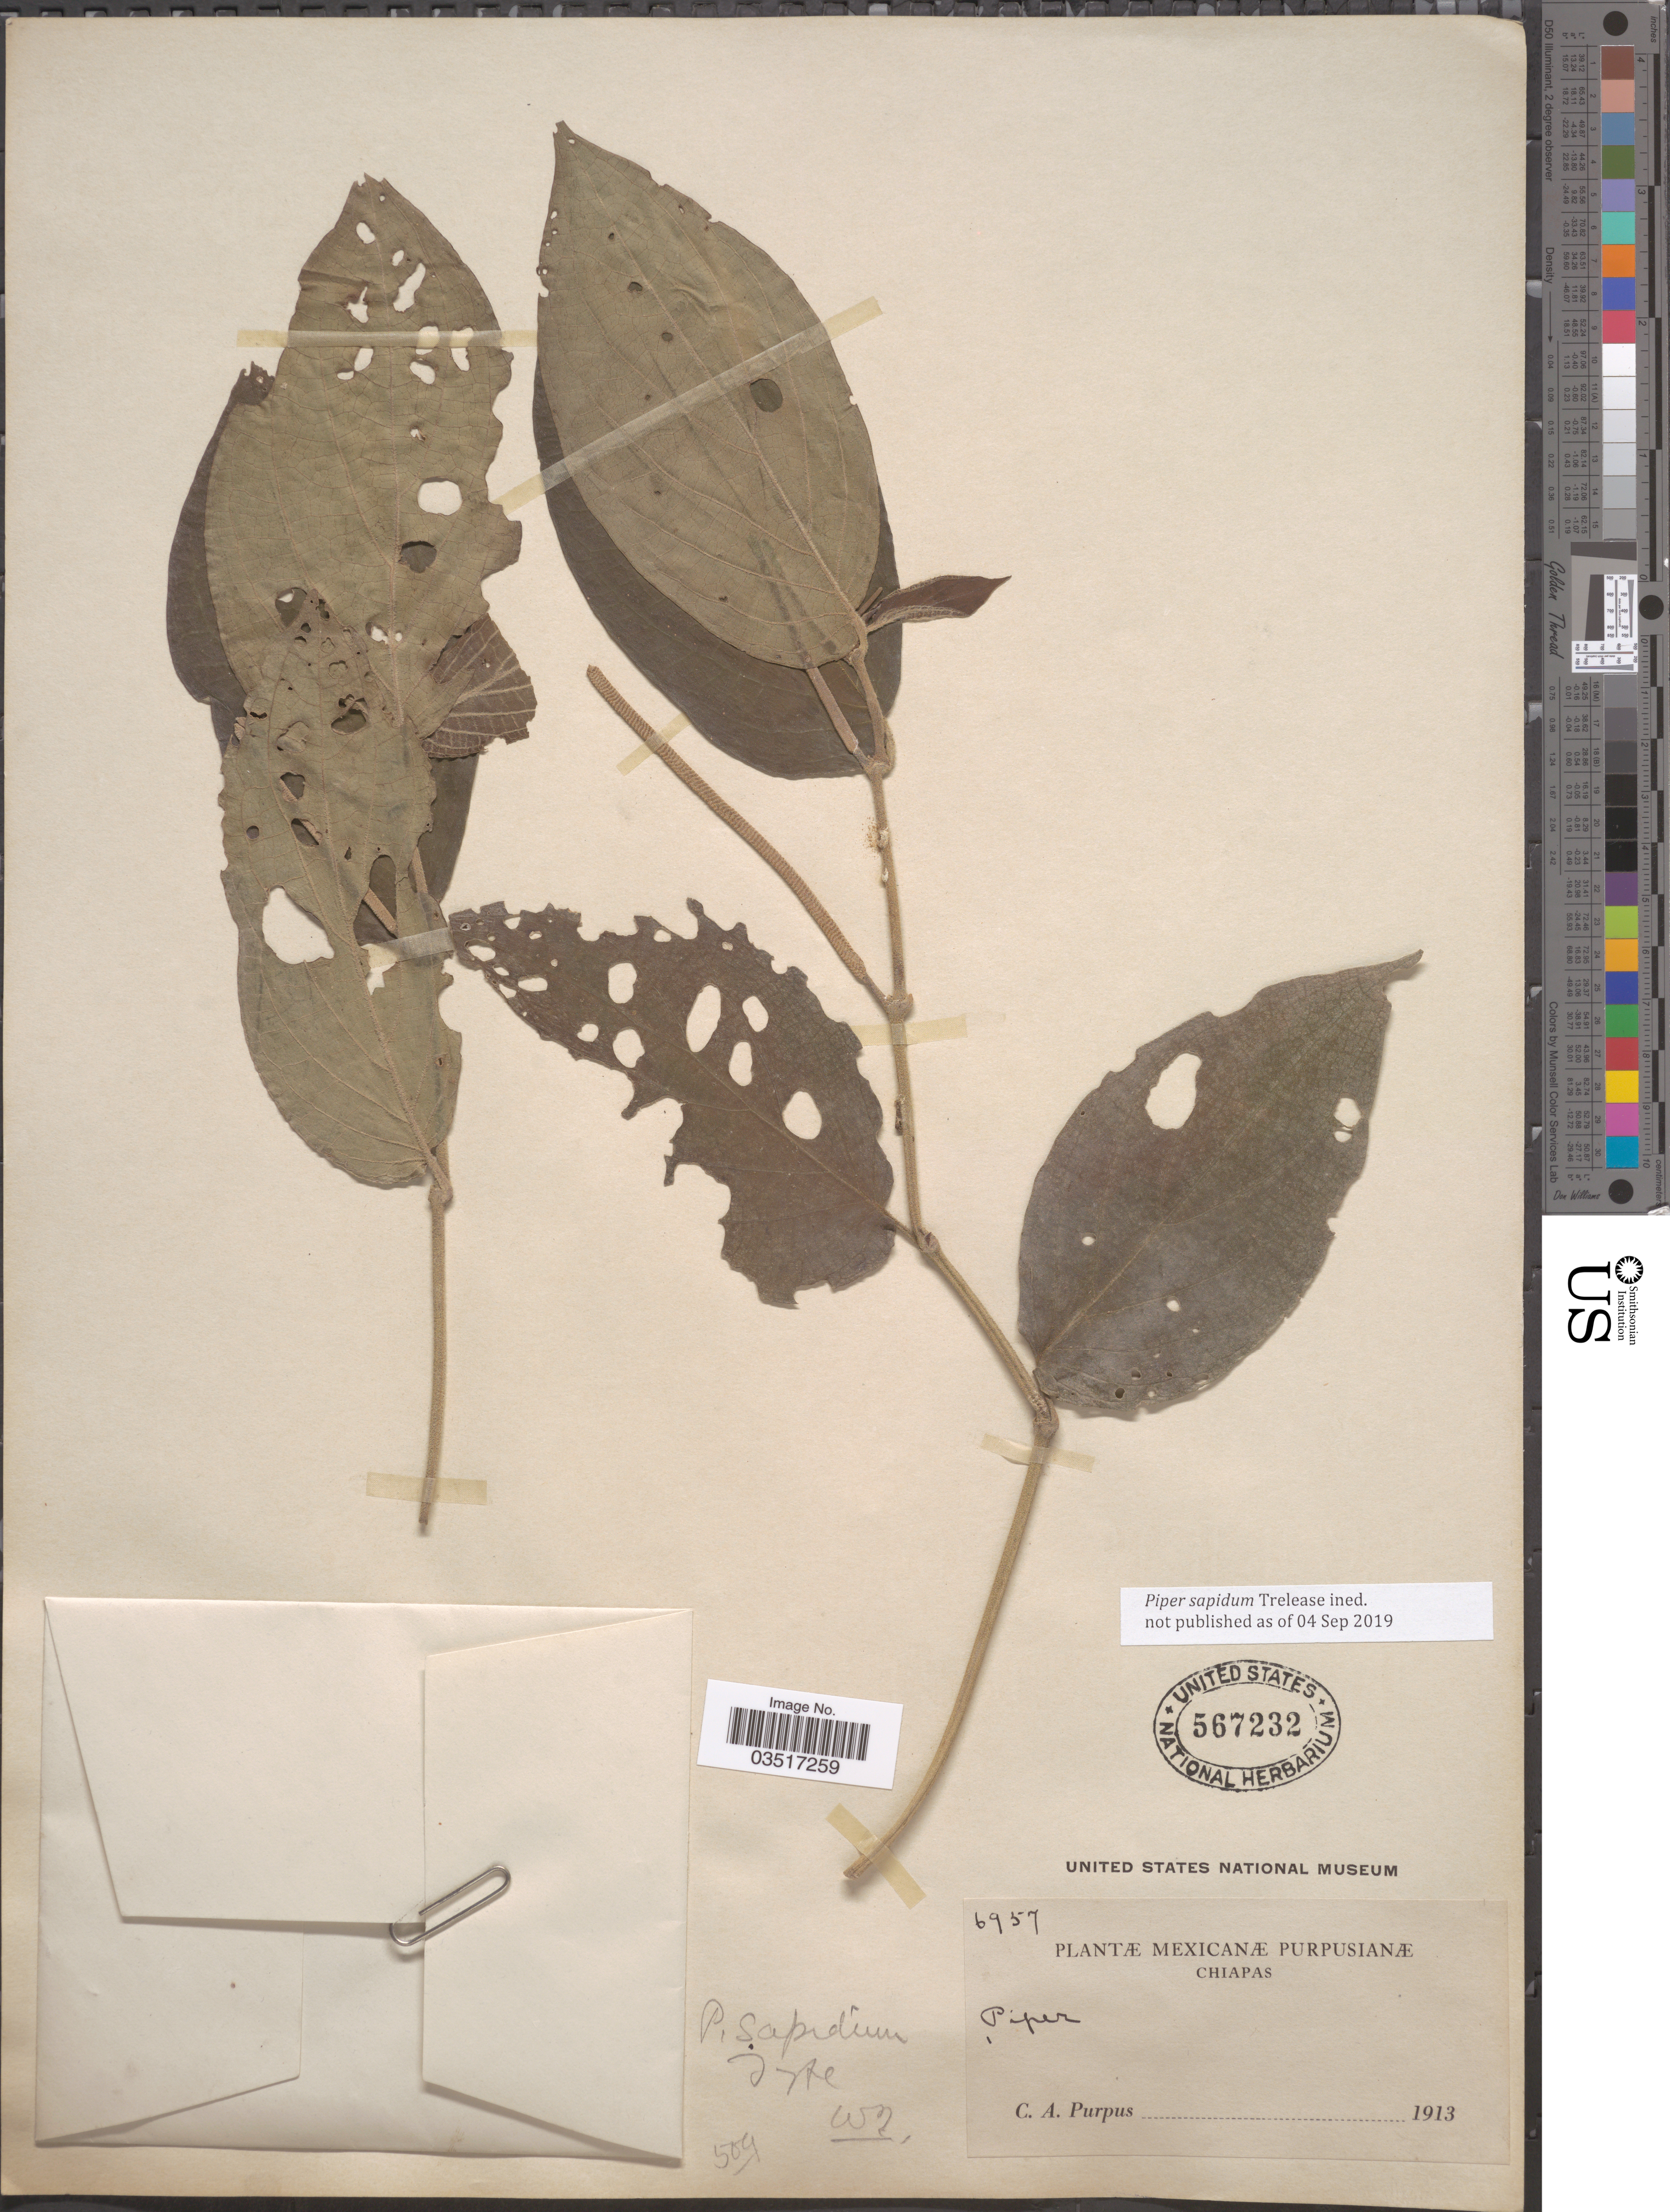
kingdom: Plantae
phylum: Tracheophyta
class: Magnoliopsida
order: Piperales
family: Piperaceae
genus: Piper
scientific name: Piper sp.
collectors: C. A. Purpus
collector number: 6957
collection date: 1913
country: Mexico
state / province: Chiapas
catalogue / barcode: US 567232